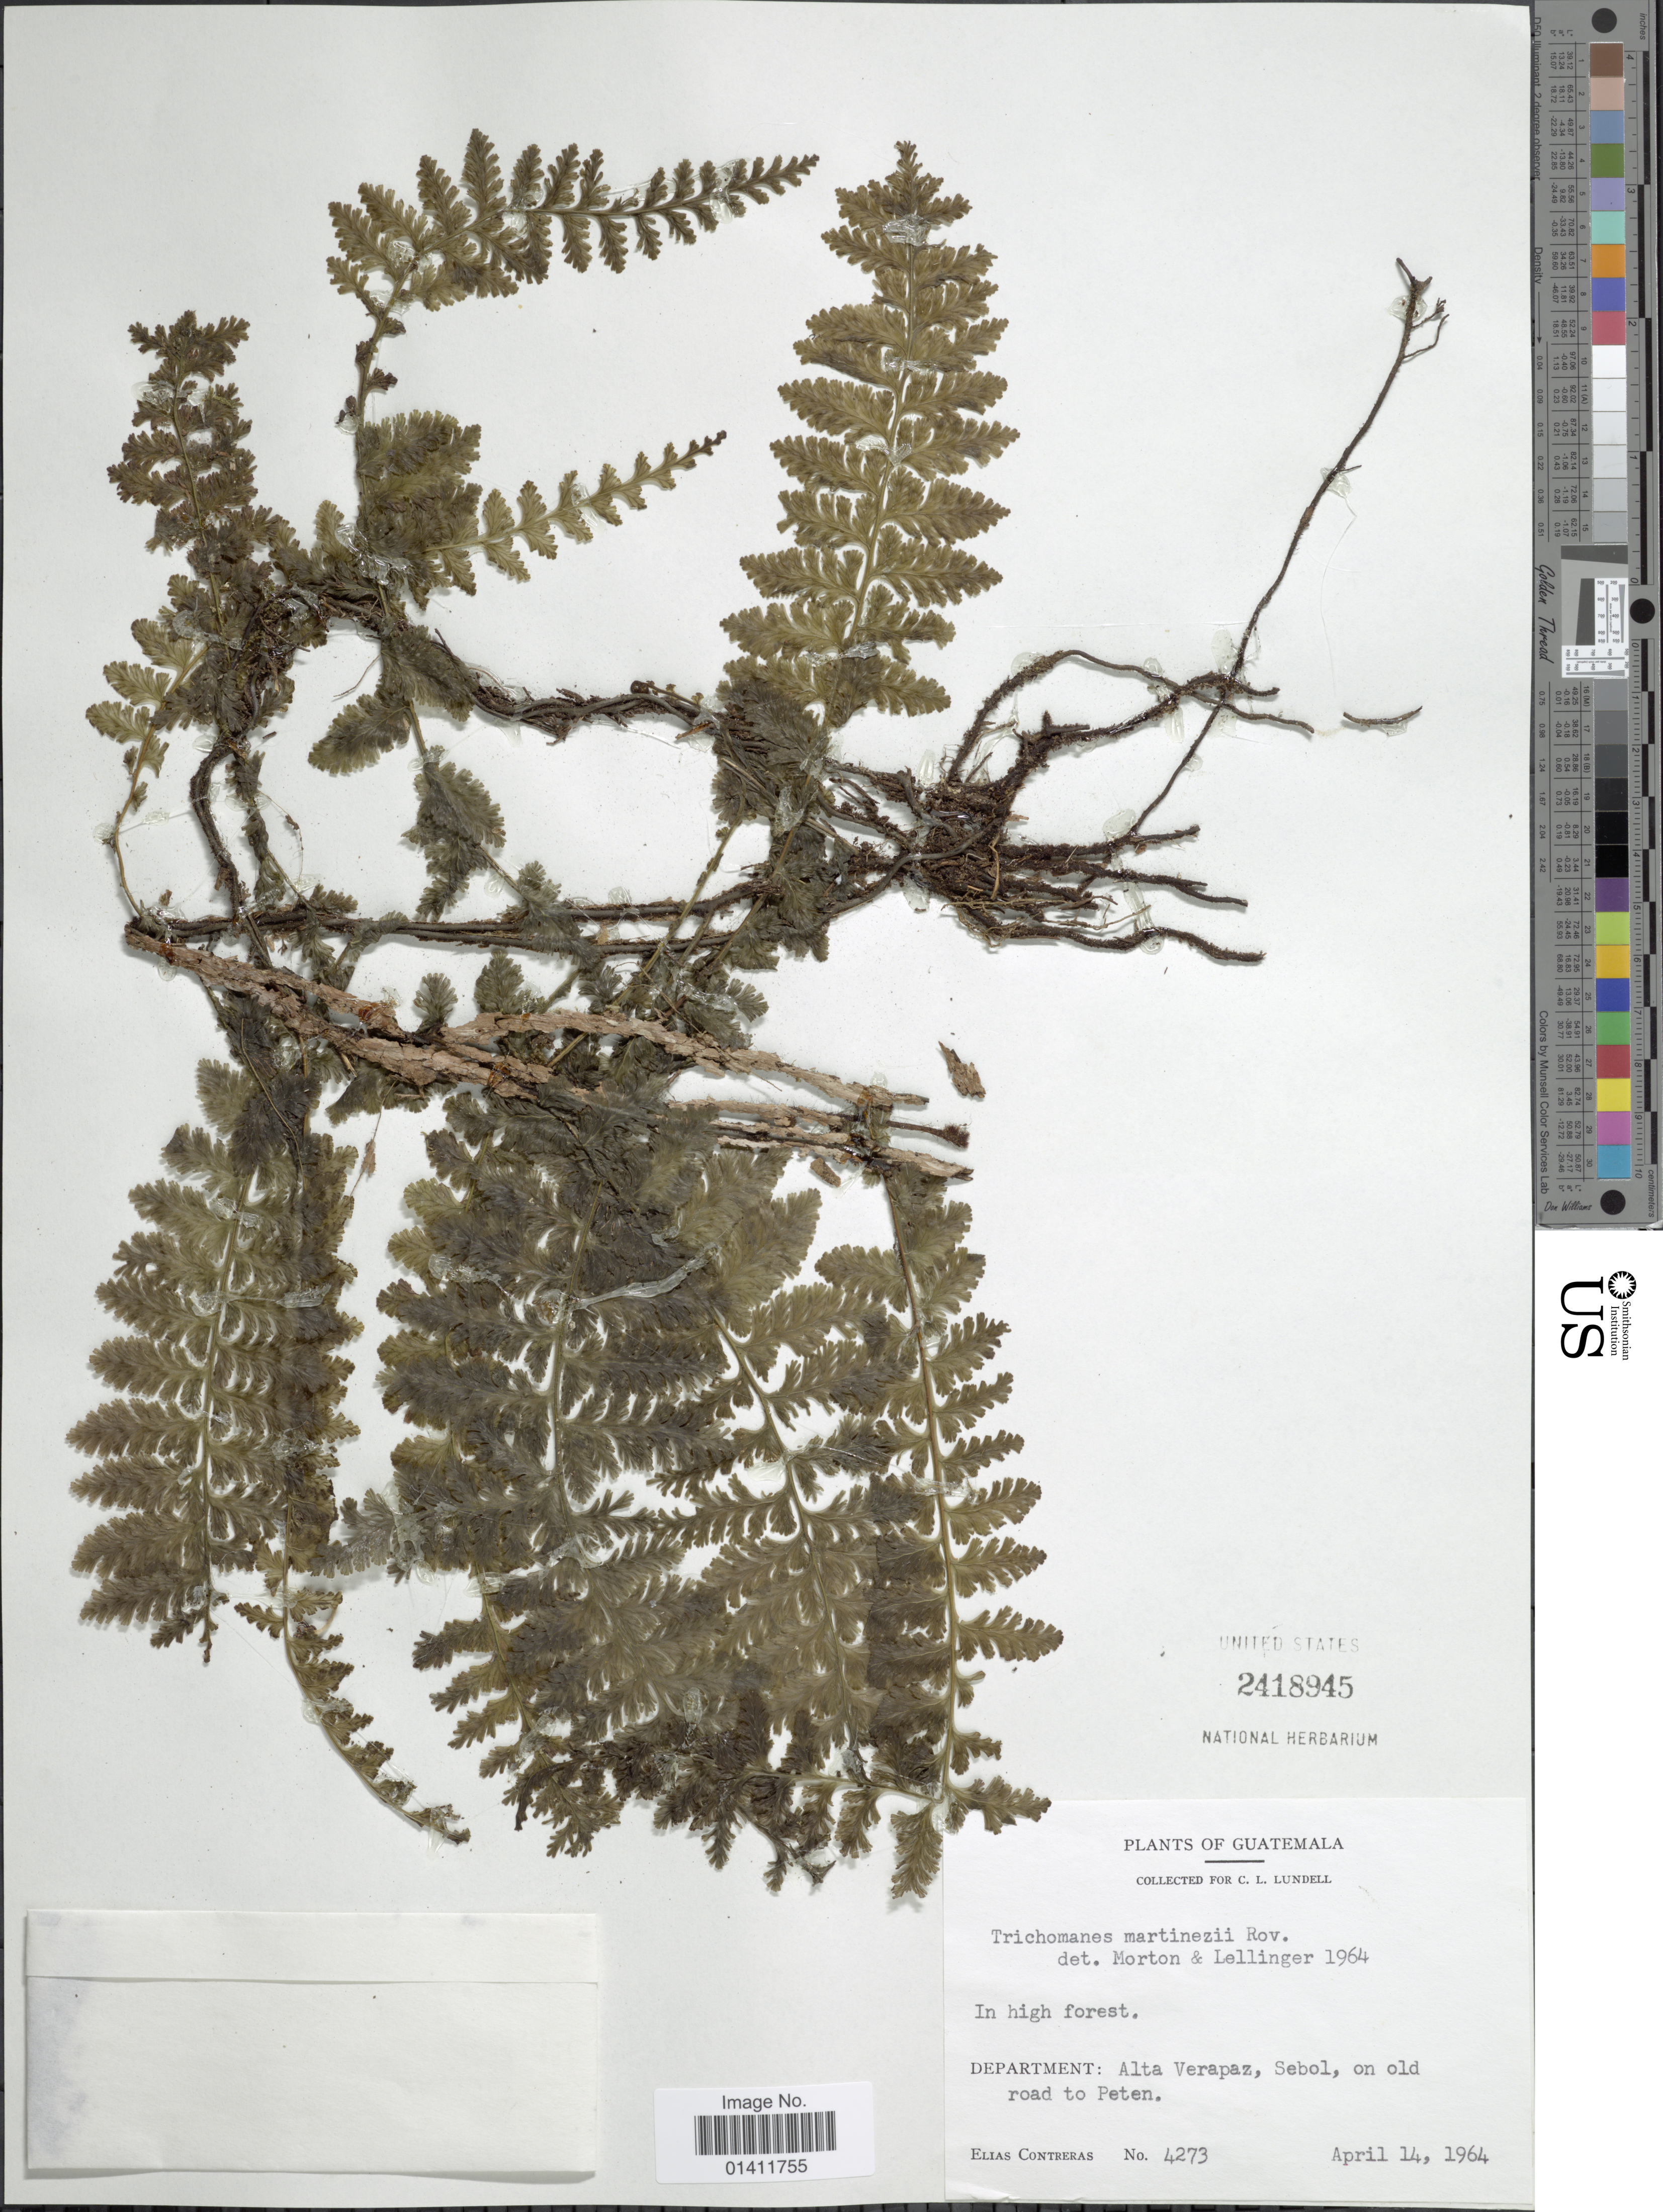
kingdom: Plantae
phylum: Tracheophyta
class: Polypodiopsida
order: Hymenophyllales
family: Hymenophyllaceae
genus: Vandenboschia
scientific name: Vandenboschia collariata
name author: (Bosch) Ebihara & K. Iwats.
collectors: E. Contreras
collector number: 4273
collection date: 1964-04-14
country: Guatemala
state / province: Alta Verapaz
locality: Department: Alta Verapaz, Sebol, on old road to Peten.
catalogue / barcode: US 2418945